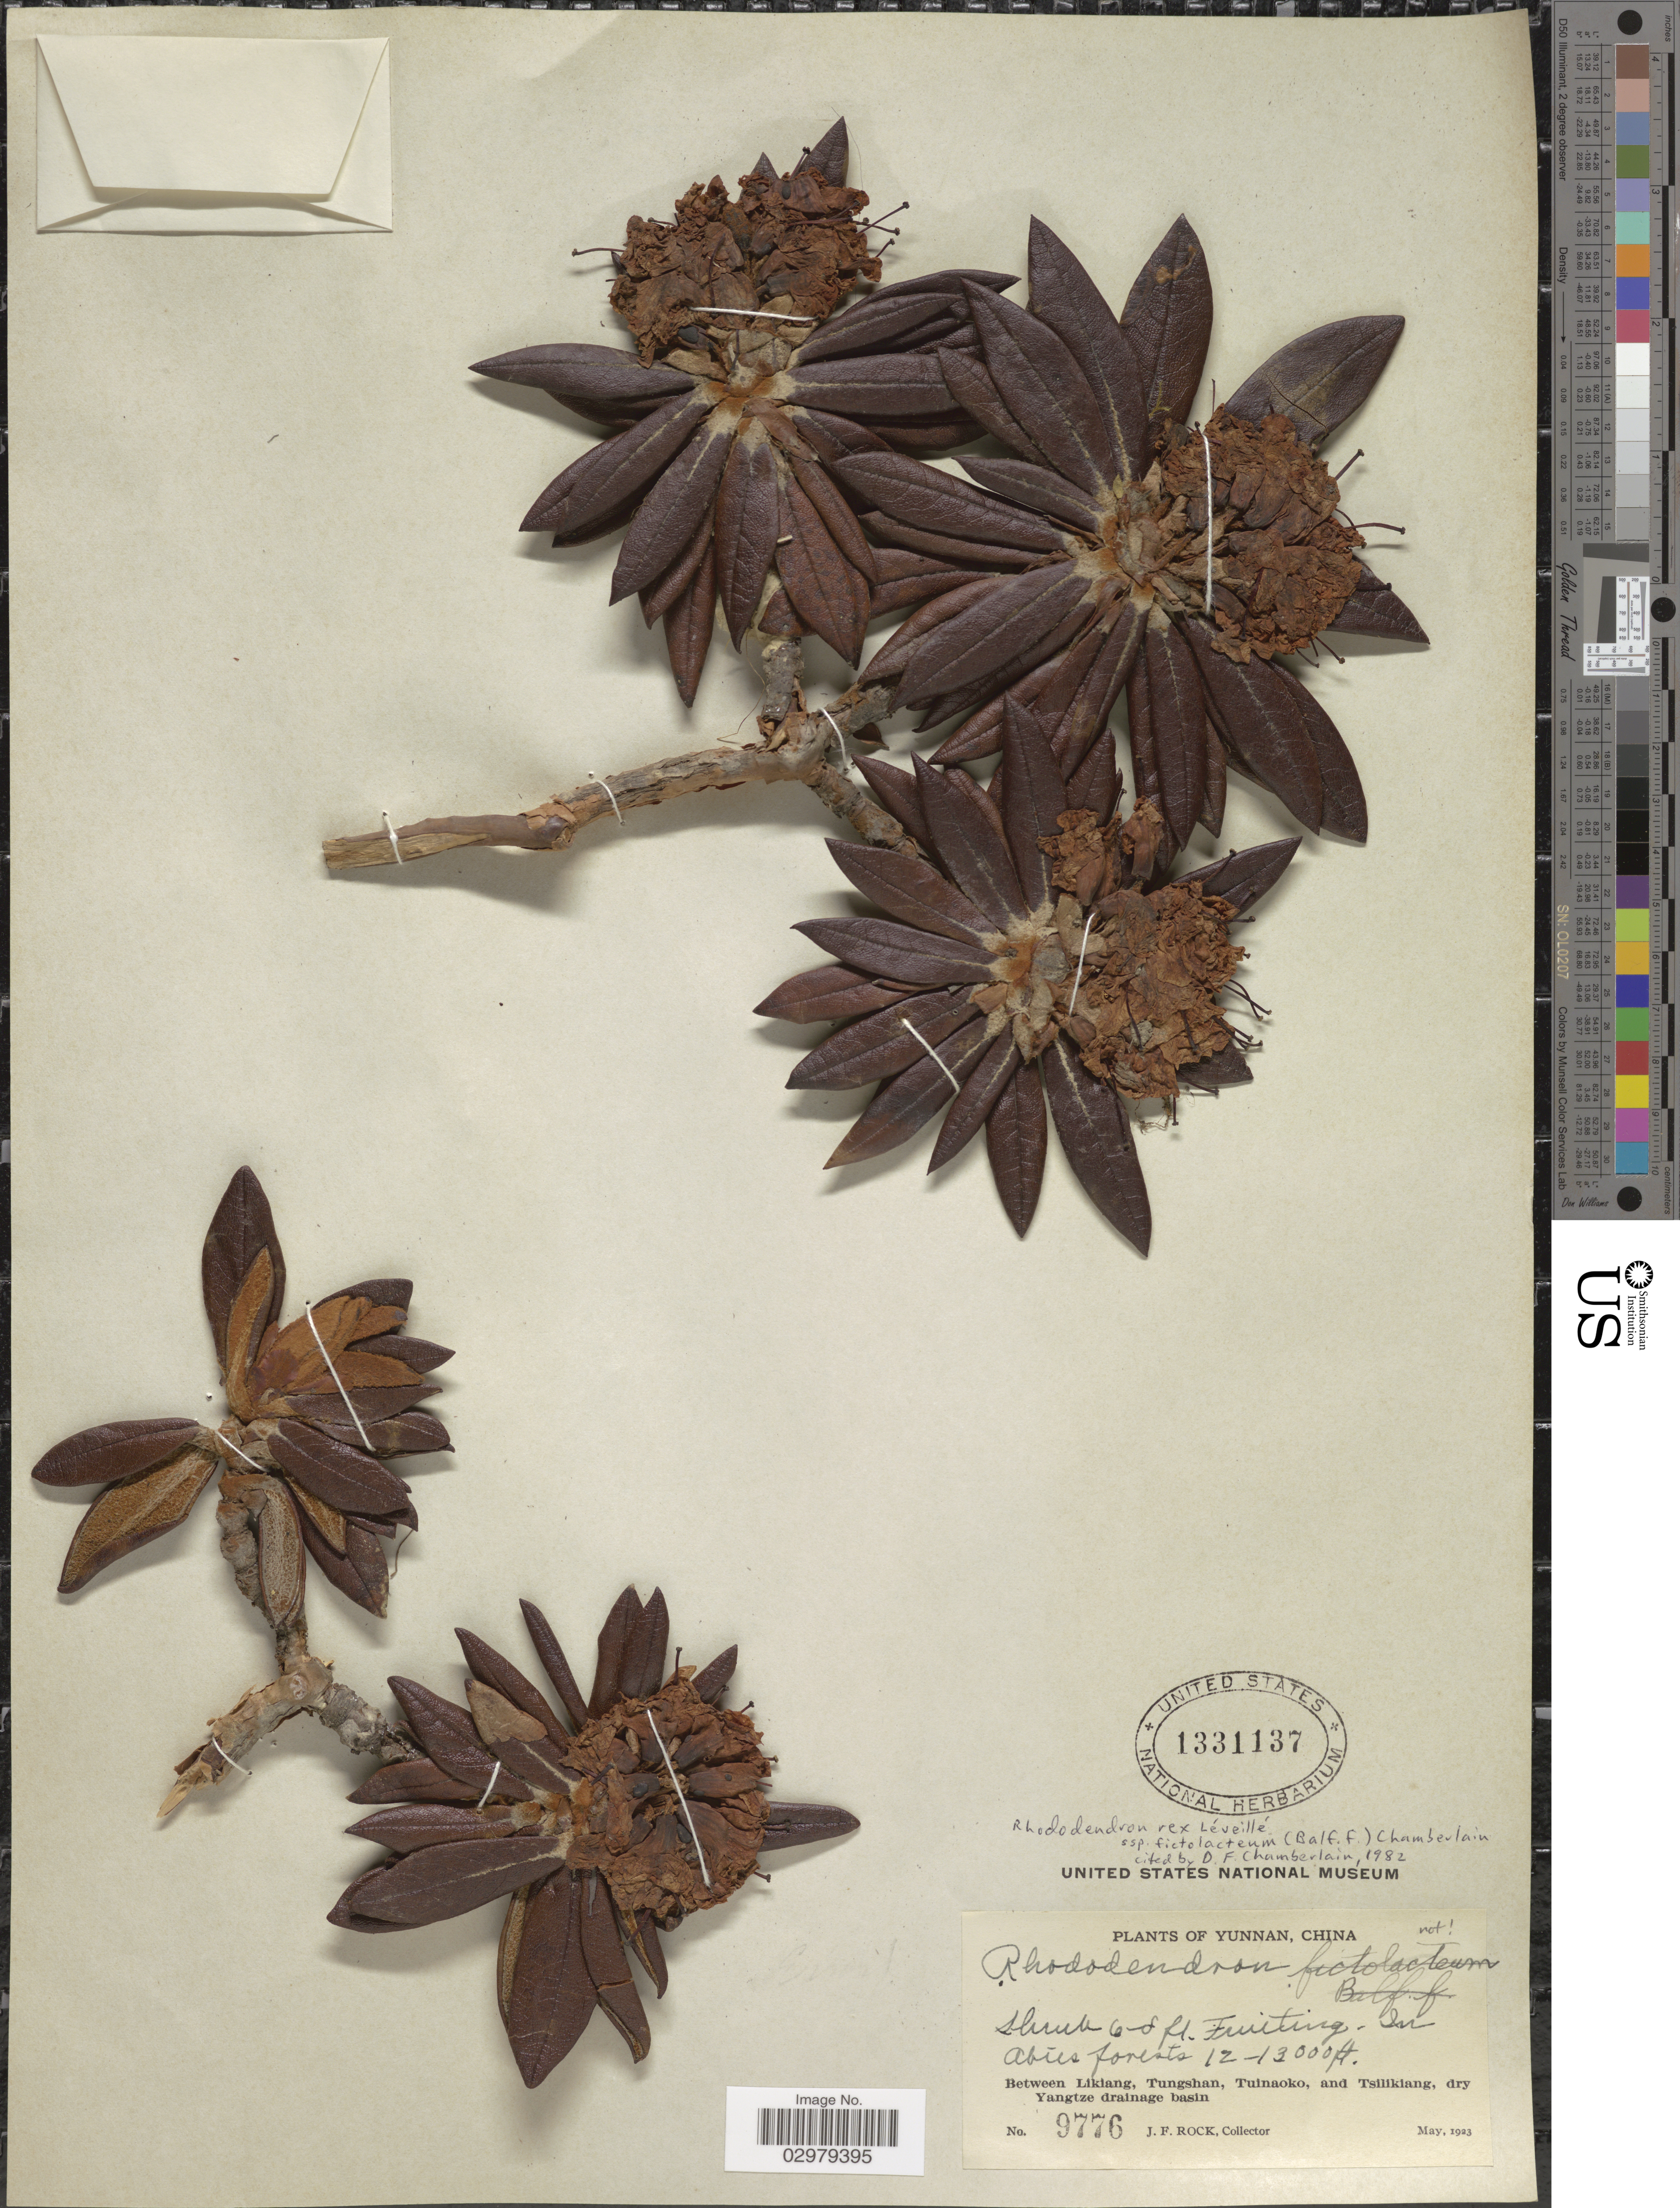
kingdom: Plantae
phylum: Tracheophyta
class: Magnoliopsida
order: Ericales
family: Ericaceae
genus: Rhododendron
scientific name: Rhododendron sp.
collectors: J. Rock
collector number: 9776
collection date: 1923-05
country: China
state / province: Yunnan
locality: Abies forests. Between Likiang, Tungshan, Tuinaoko, and Tsilikiang, dry Yangtze drainage basin.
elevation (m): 3658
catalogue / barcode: US 1331137